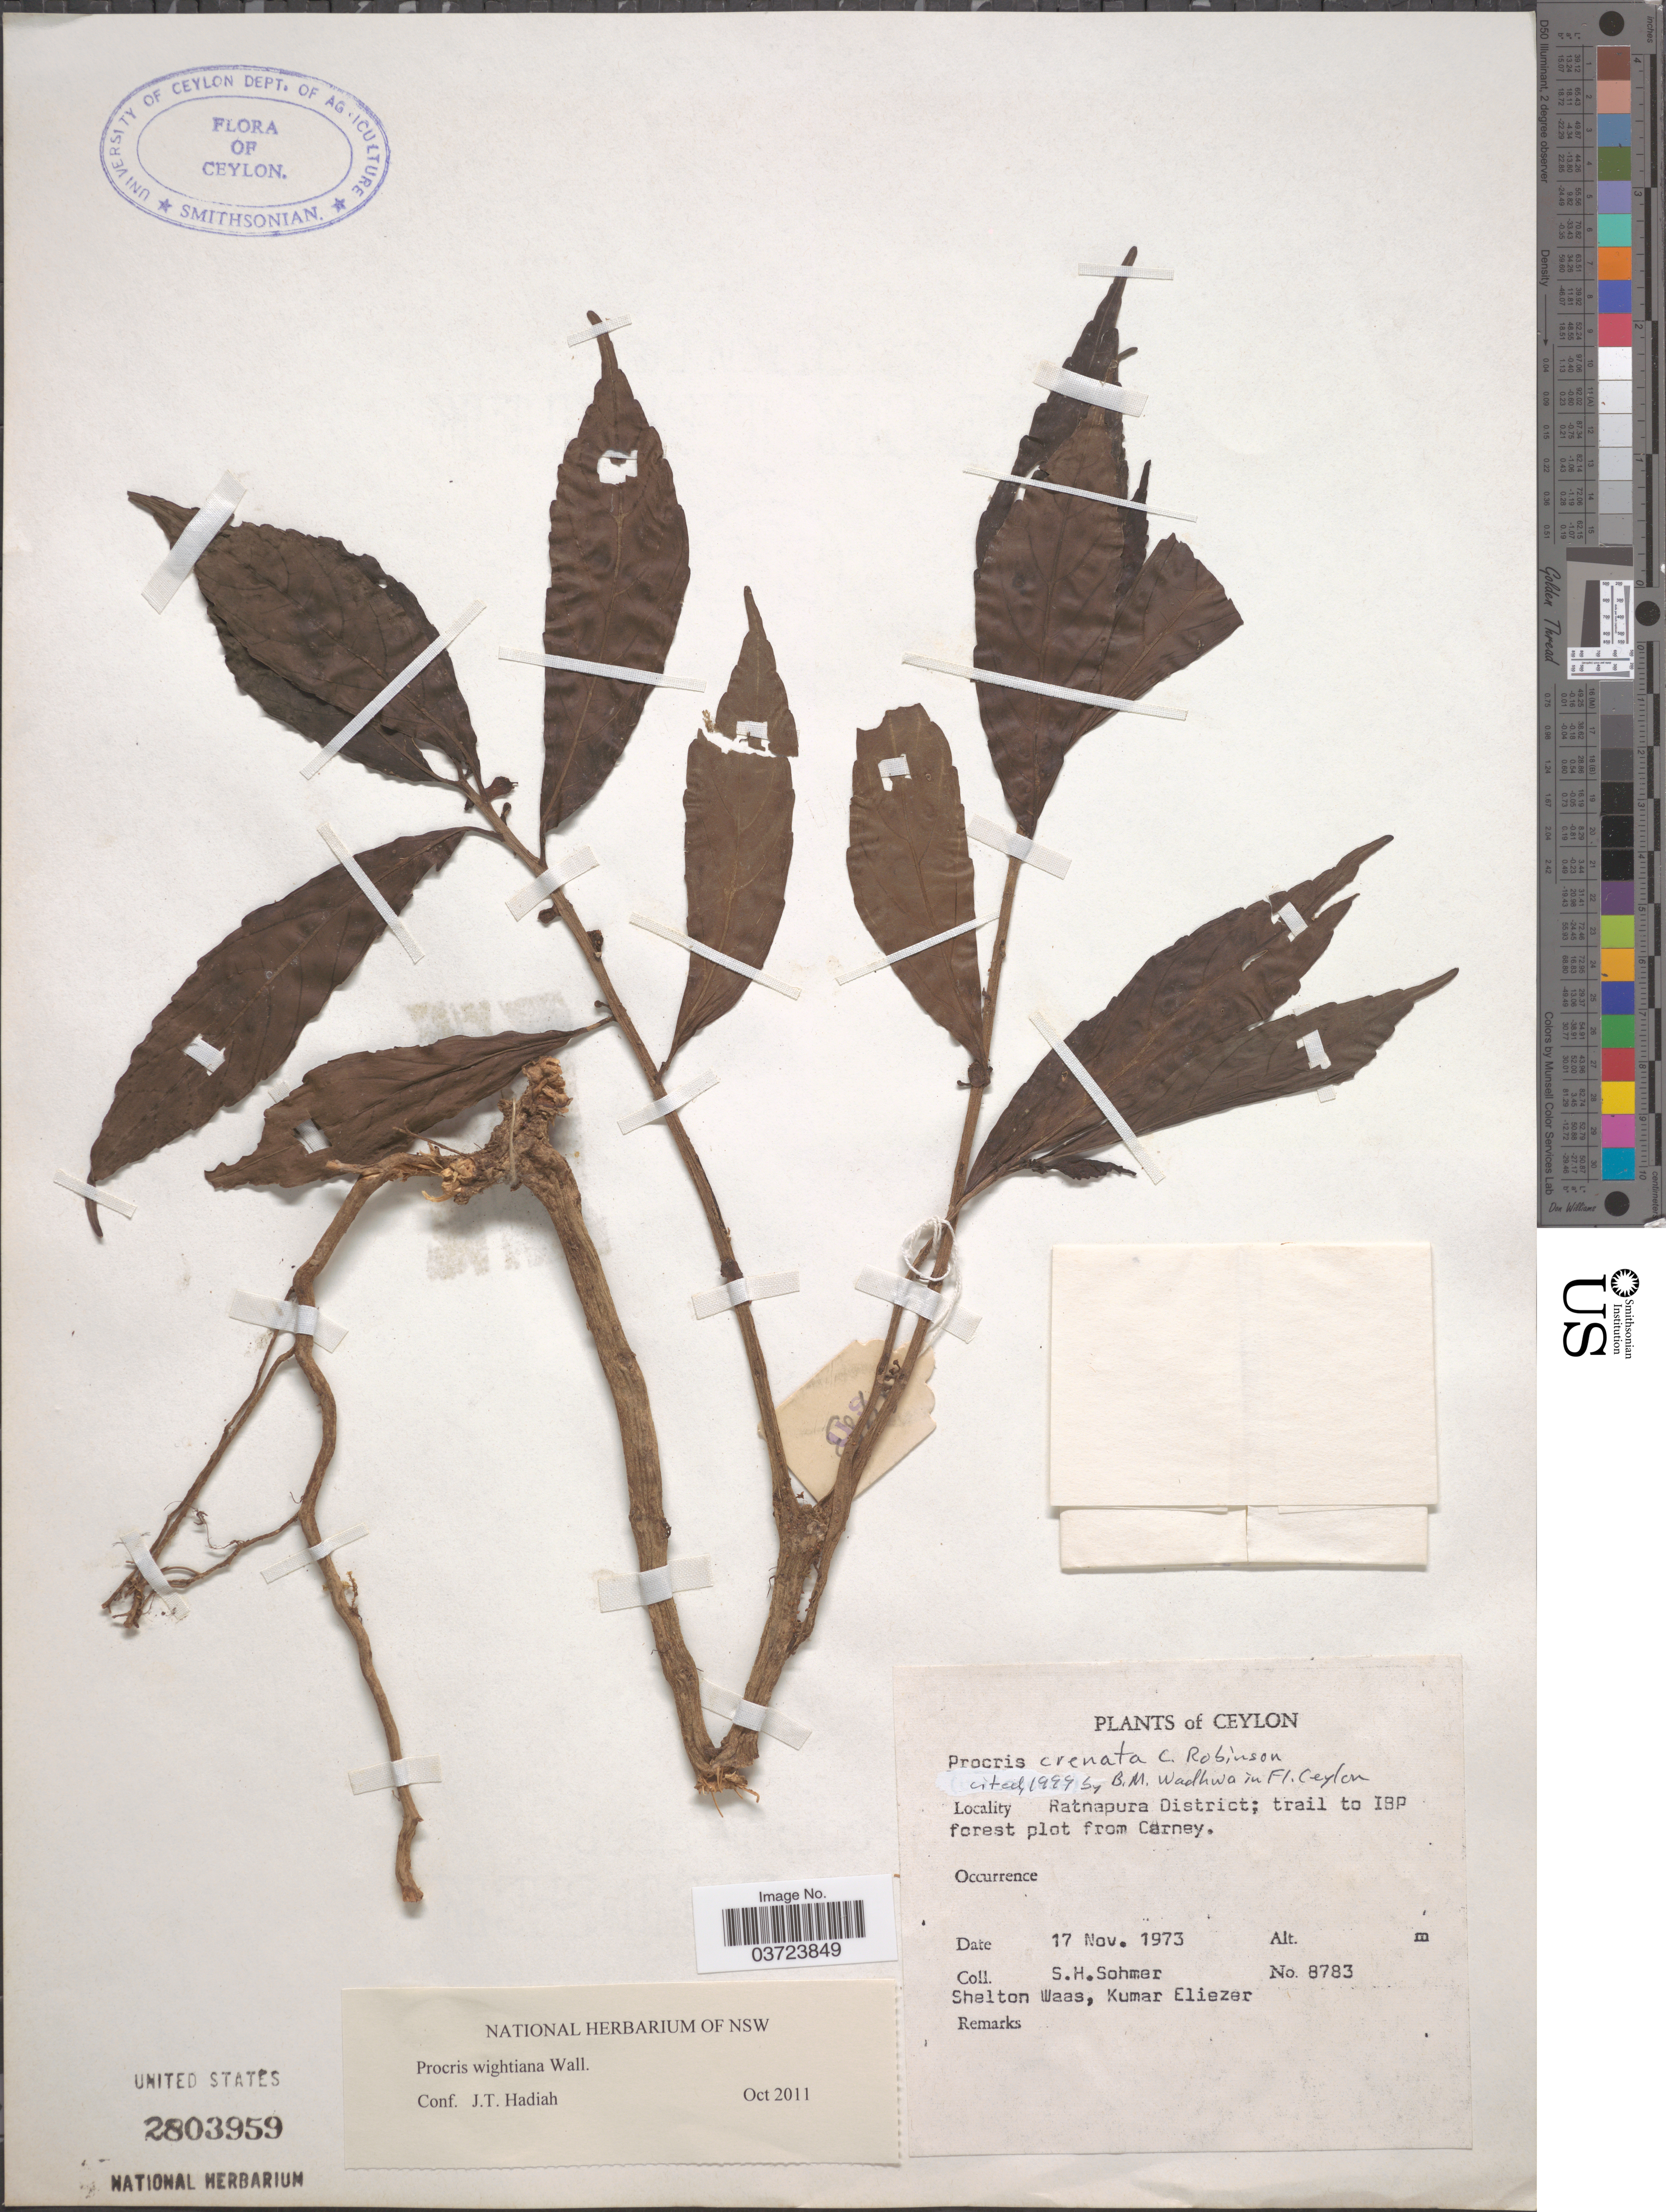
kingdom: Plantae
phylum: Tracheophyta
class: Magnoliopsida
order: Rosales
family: Urticaceae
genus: Procris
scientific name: Procris wightiana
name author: Wall. ex Wedd.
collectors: S. H. Sohmer, S. Waas & K. Eliezer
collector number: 8783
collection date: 1973-11-17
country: Sri Lanka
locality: Ceylon. Ratnapura District; trail to IBP forest plot from Carney.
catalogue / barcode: US 2803959